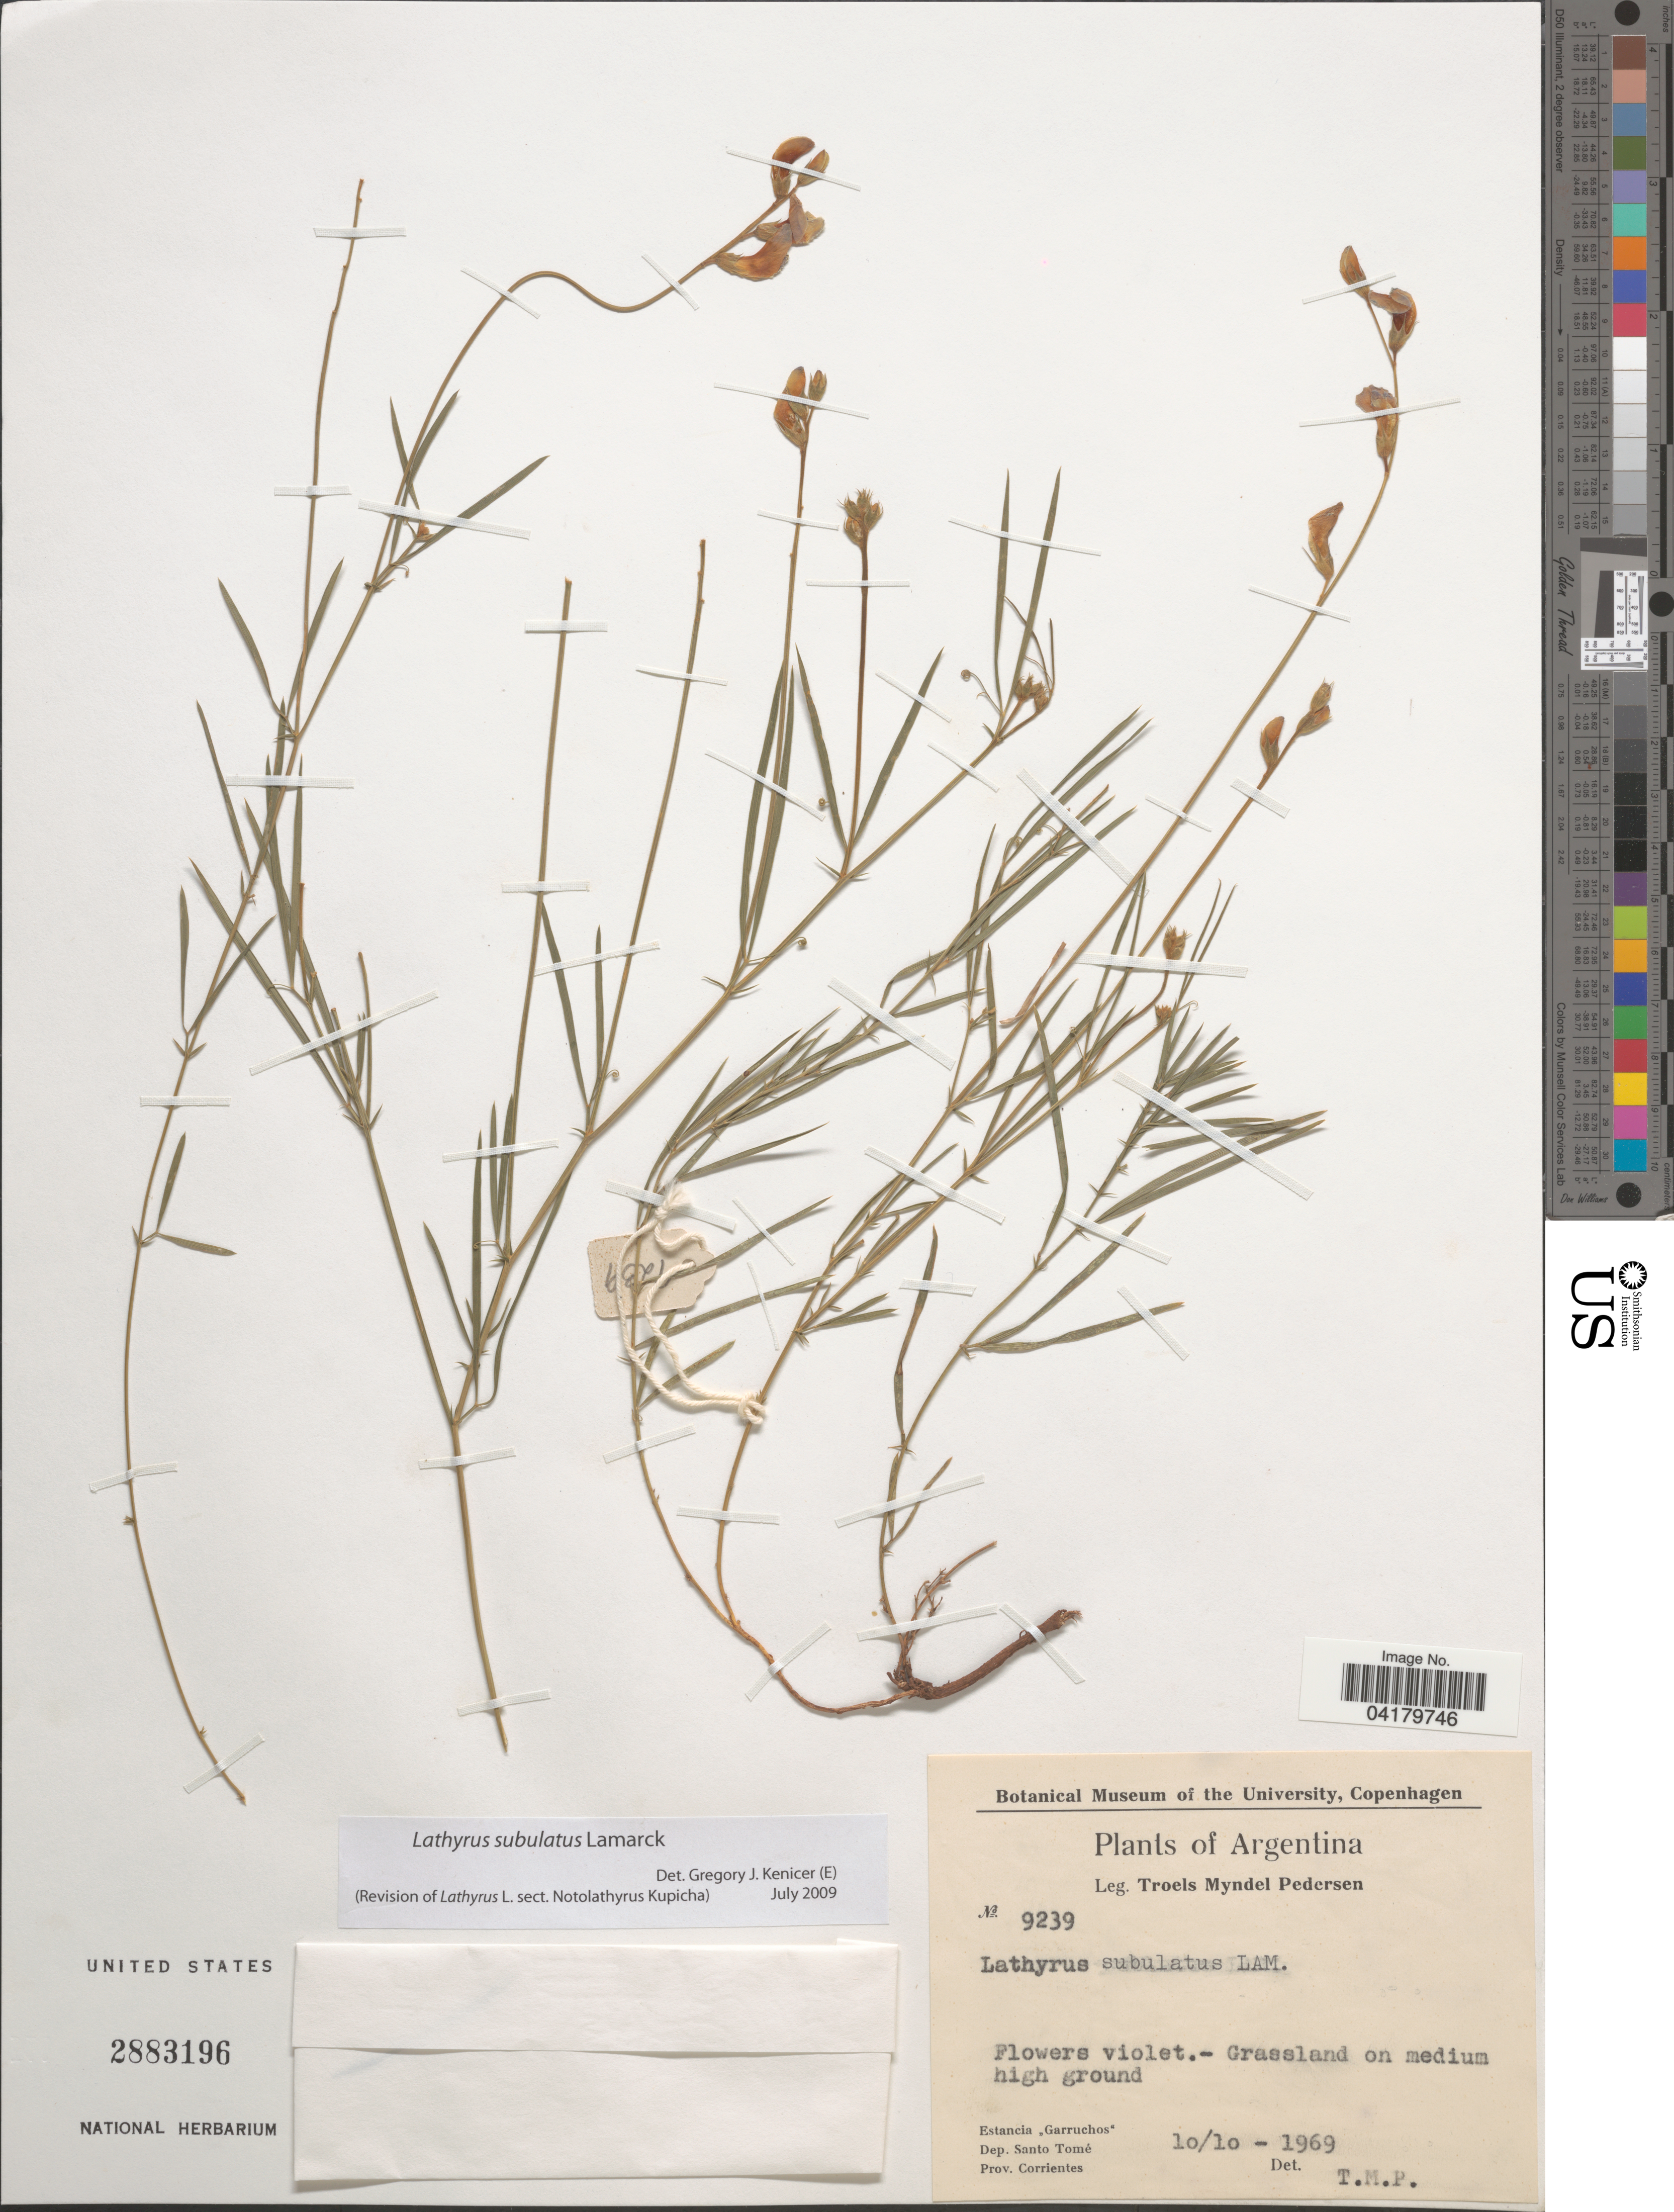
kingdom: Plantae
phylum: Tracheophyta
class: Magnoliopsida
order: Fabales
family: Fabaceae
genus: Lathyrus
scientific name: Lathyrus subulatus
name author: Lam.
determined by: Kenicer, Gregory J.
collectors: T. Pederson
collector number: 9239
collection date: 1969-10-10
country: Argentina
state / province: Corrientes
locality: Estancia ,,Garruchos'. Dep. Santo Tomé.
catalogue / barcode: US 2883196